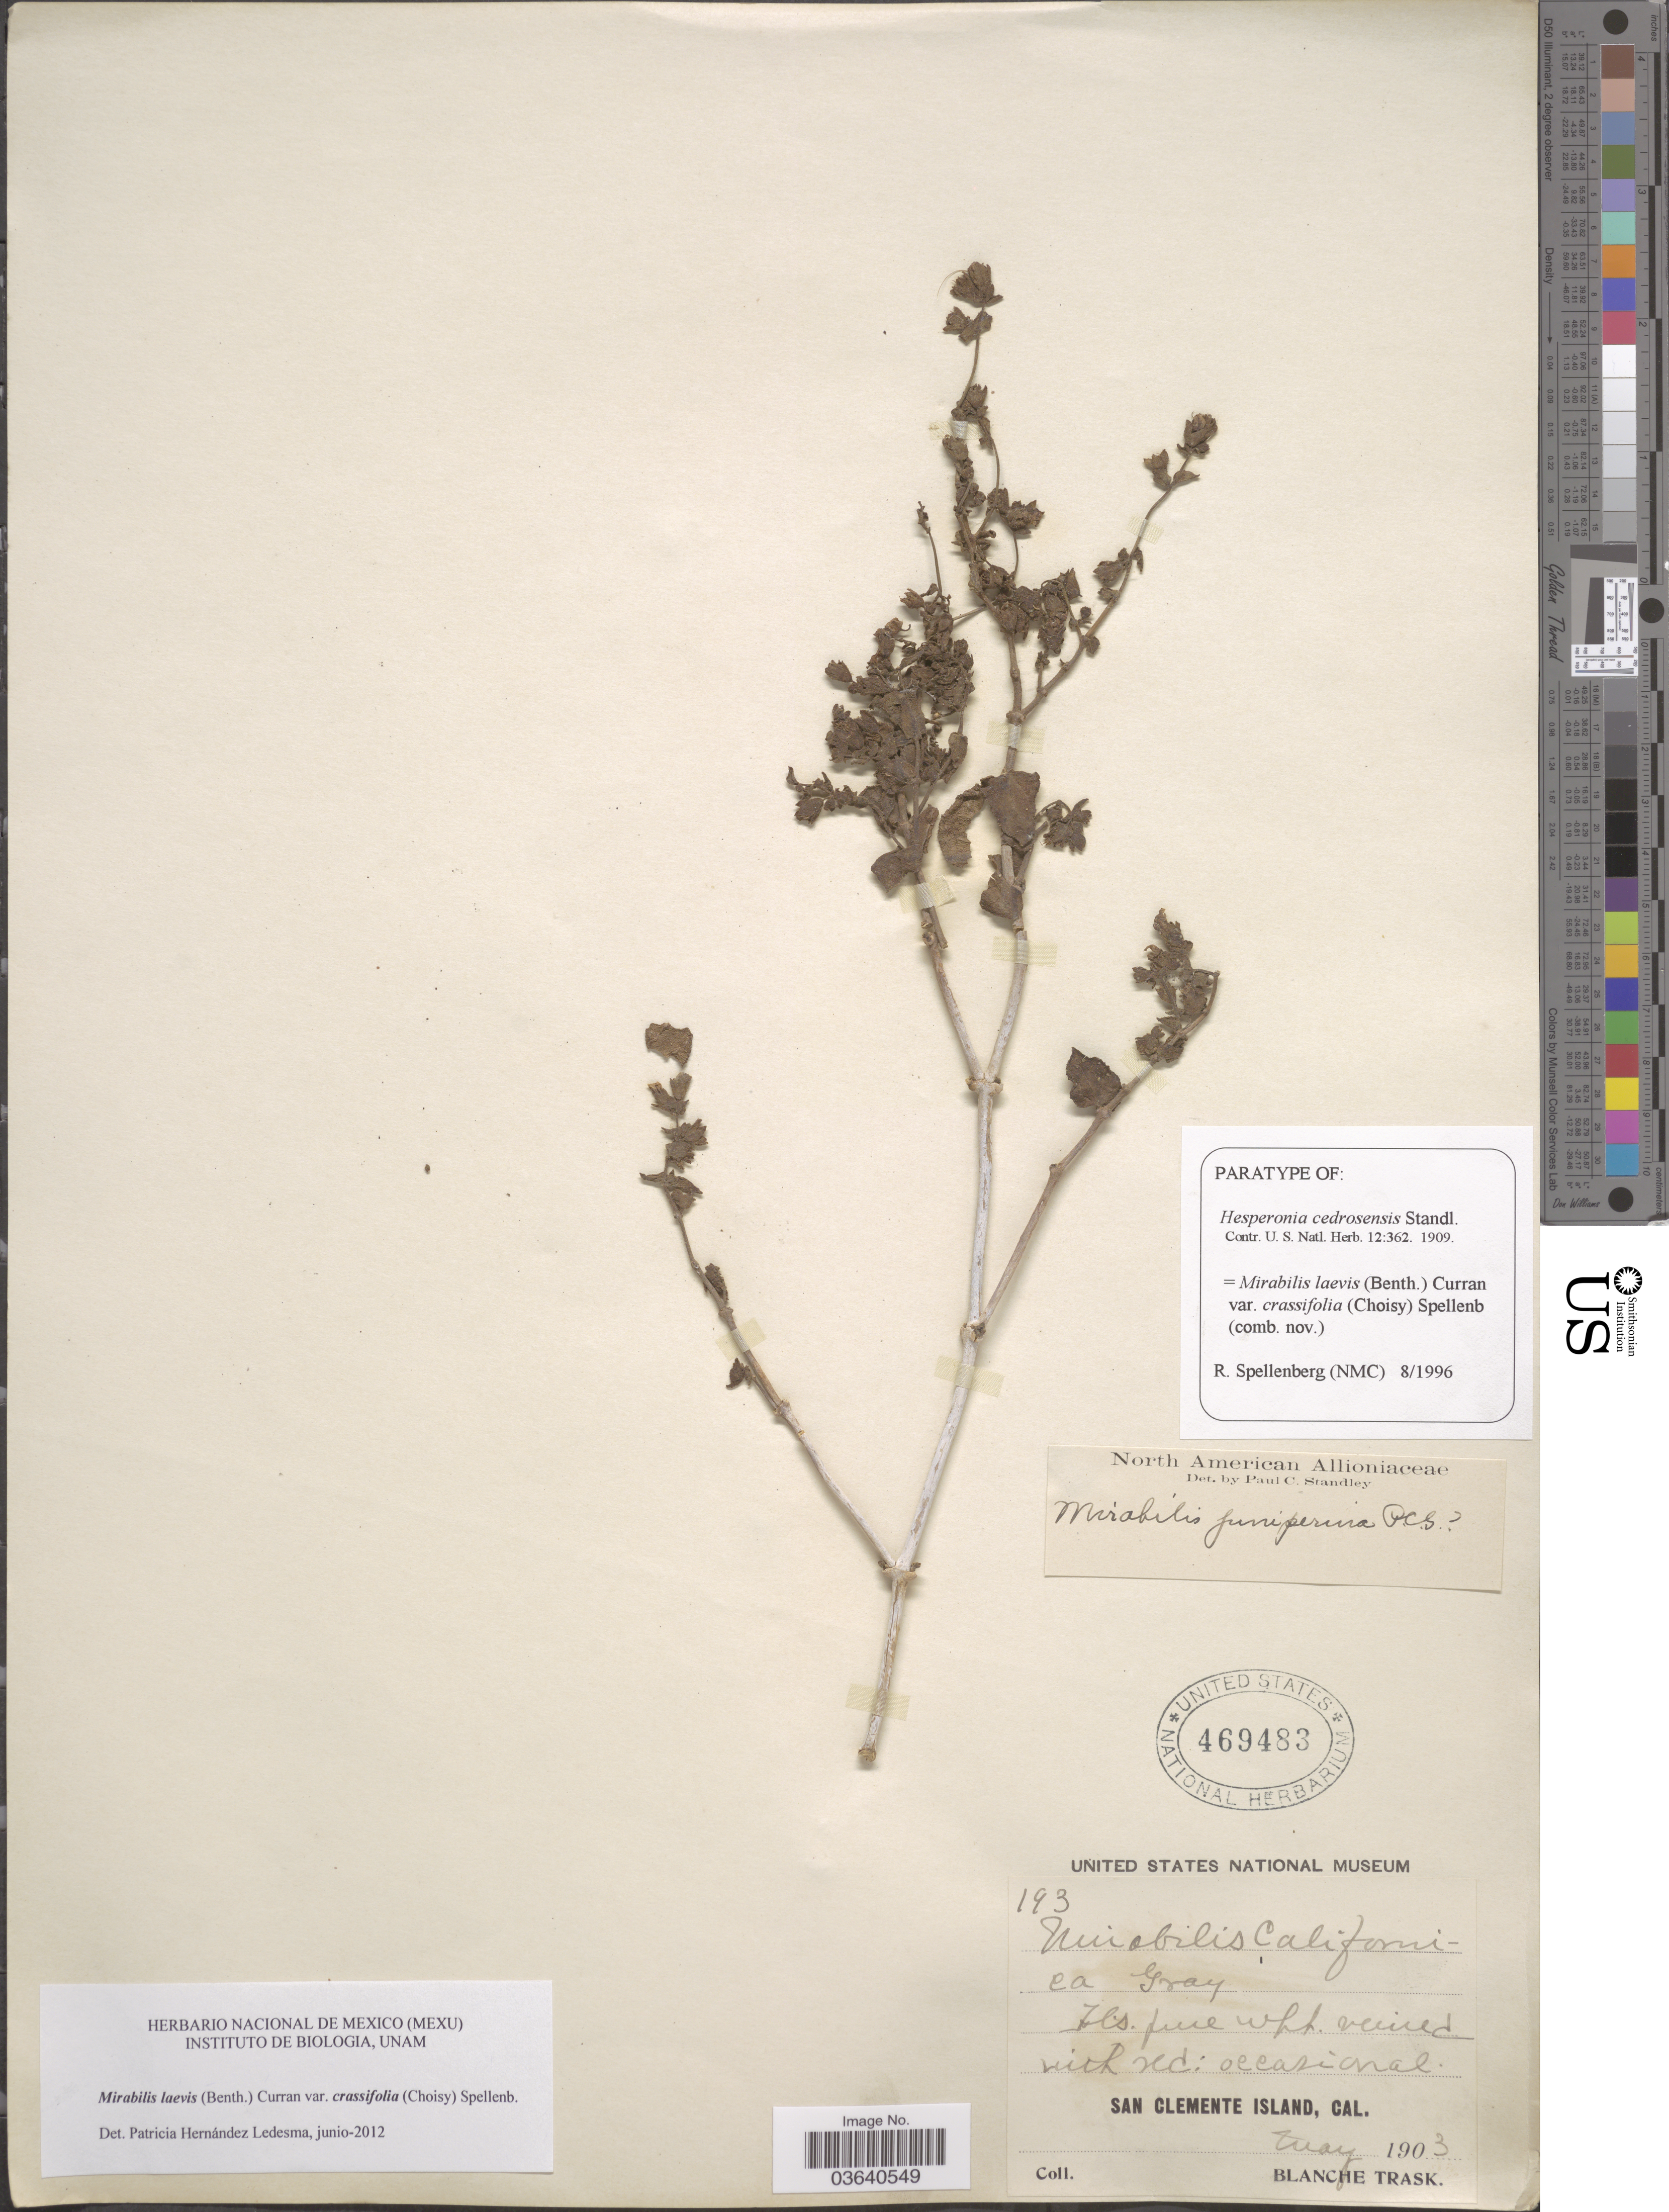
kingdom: Plantae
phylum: Tracheophyta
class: Magnoliopsida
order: Caryophyllales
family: Nyctaginaceae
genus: Mirabilis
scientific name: Mirabilis laevis var. crassifolia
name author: (Choisy) Spellenb.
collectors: B. Trask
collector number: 193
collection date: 1903-05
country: United States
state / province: California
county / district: Los Angeles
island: San Clemente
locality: San Clemente Island.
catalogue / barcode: US 469483